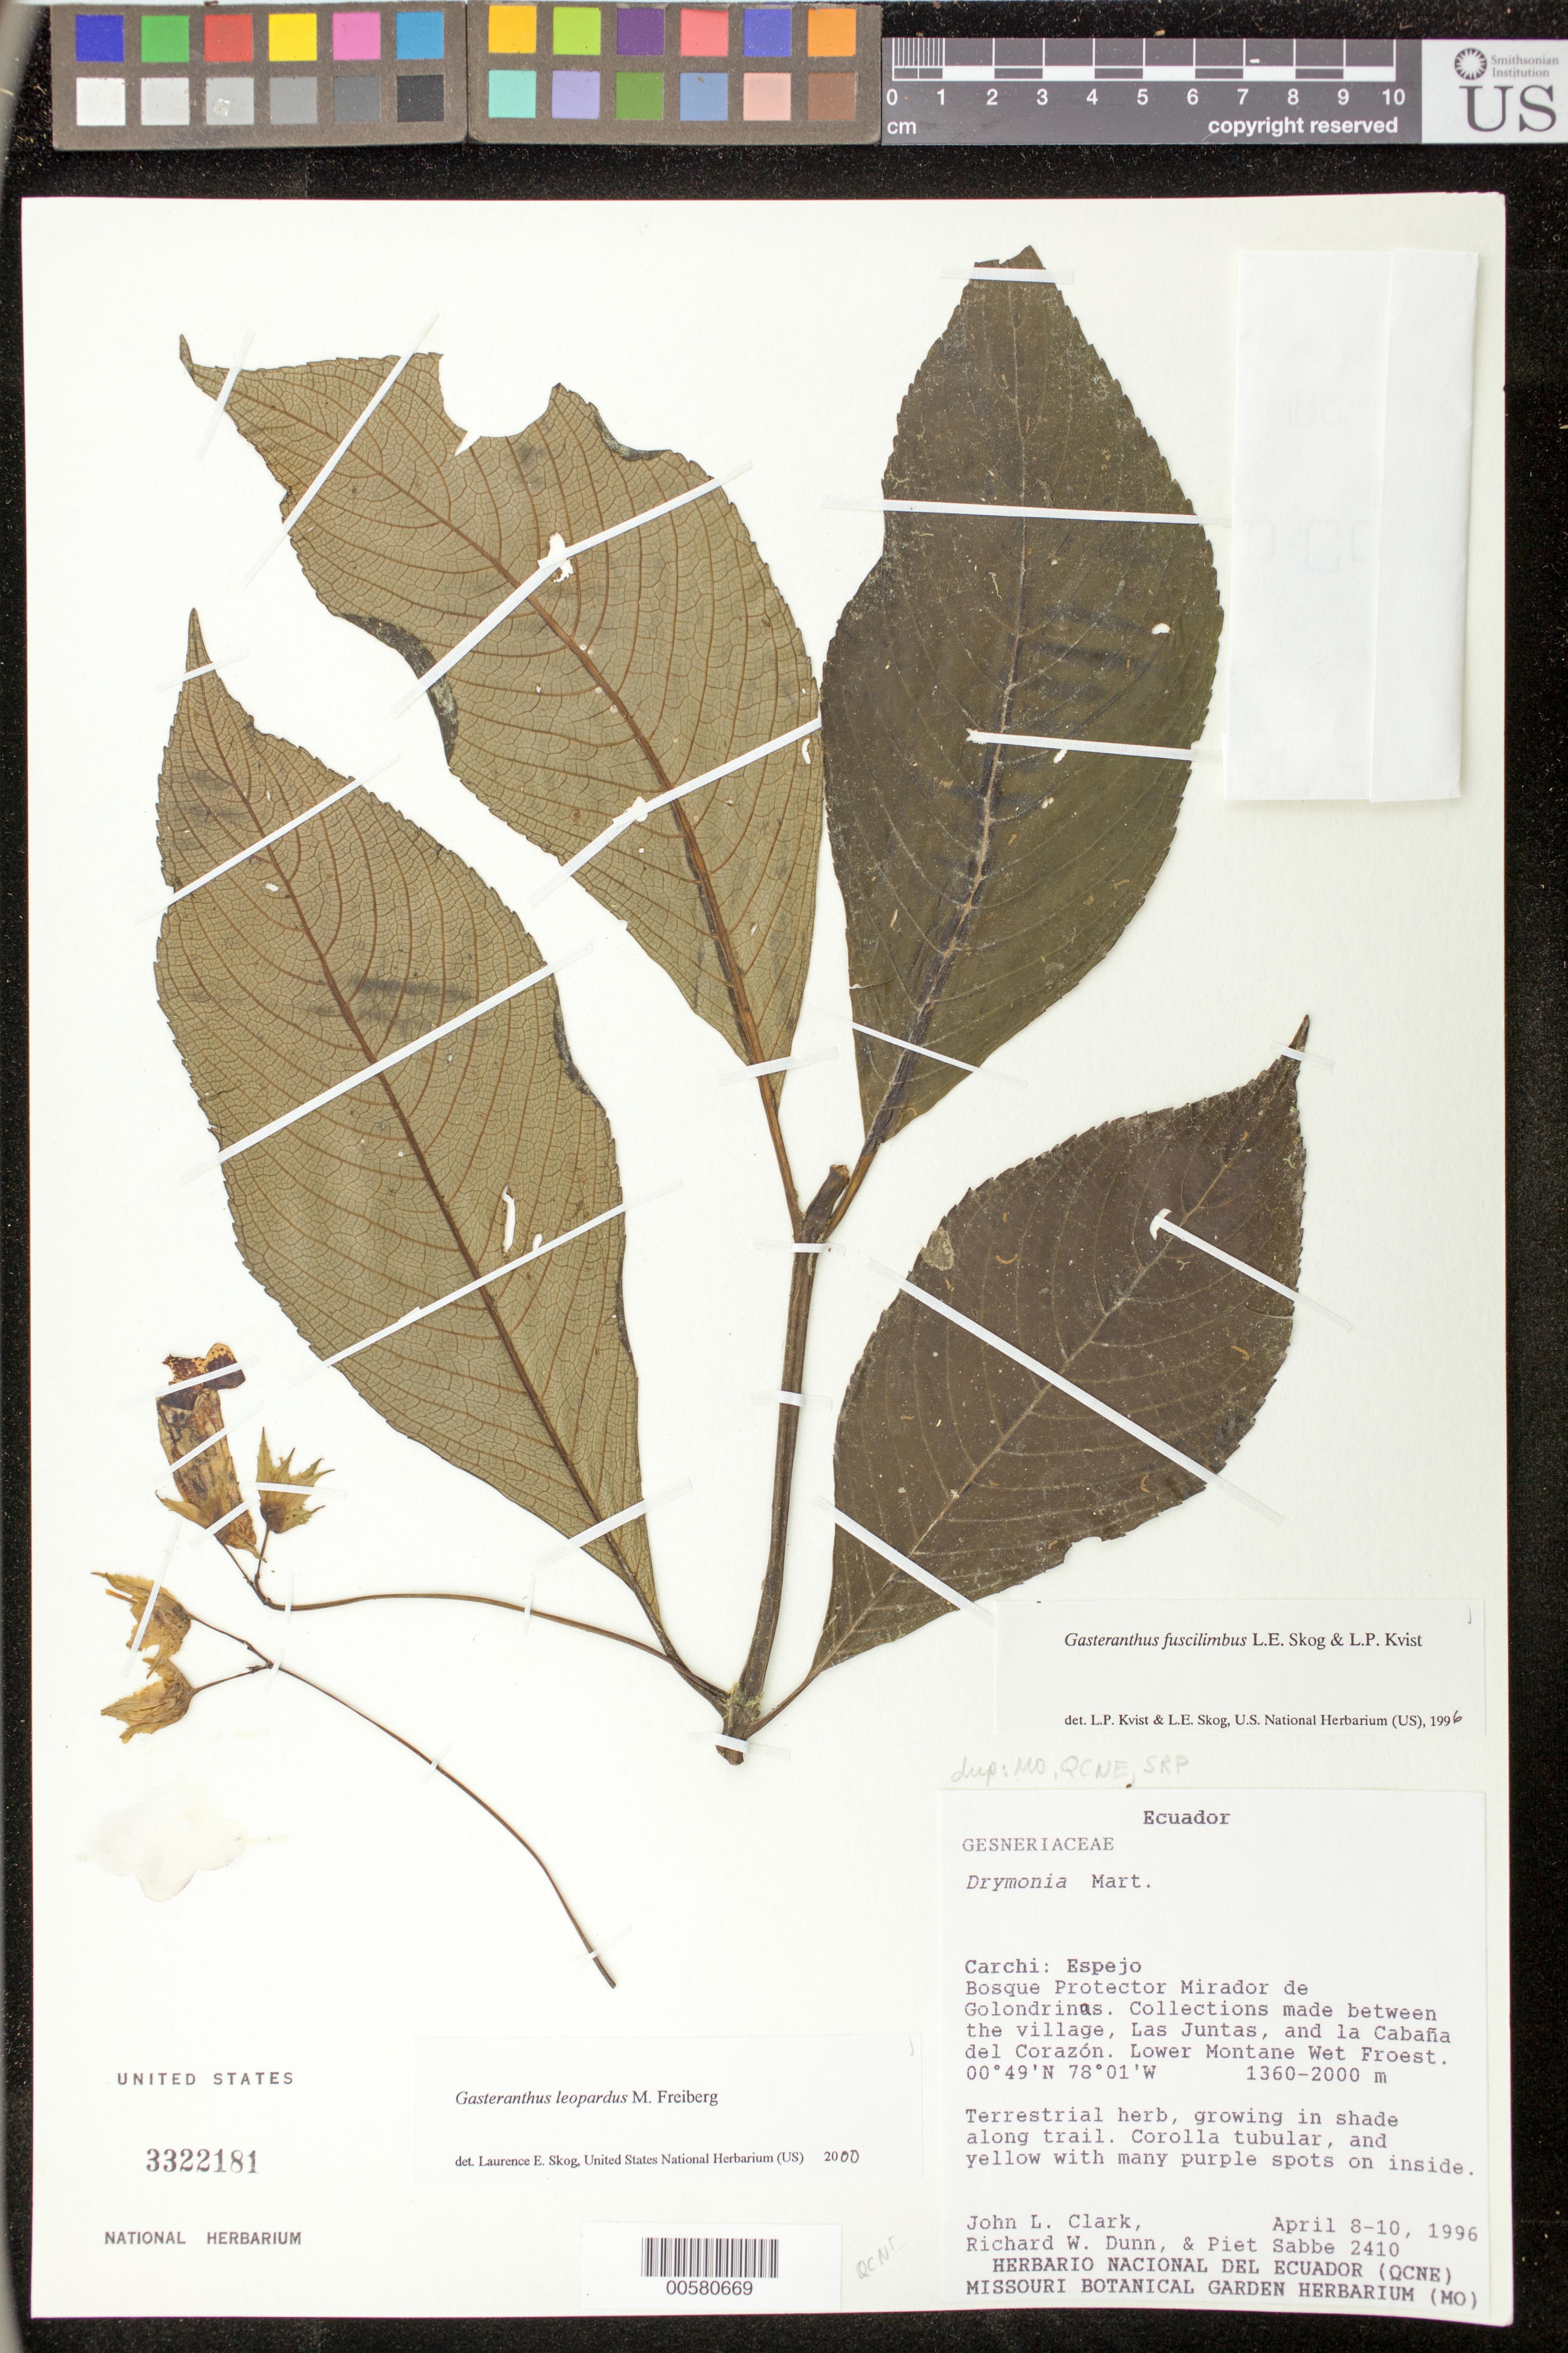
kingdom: Plantae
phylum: Tracheophyta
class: Magnoliopsida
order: Lamiales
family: Gesneriaceae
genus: Gasteranthus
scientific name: Gasteranthus leopardus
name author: M. Freiberg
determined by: Skog, Laurence E.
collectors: J. L. Clark, R. Dunn & P. Sabbe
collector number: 2410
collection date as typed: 8-10 Apr 1996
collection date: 1996-04-08/1996-04-10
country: Ecuador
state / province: Carchi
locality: Espejo; Bosque Protector Mirador de Golondrinas; between the village, Las Juntas, and la Cabaña del Corazón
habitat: Lower montane wet forest; growing in shade along trail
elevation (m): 1360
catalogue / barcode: US 3322181